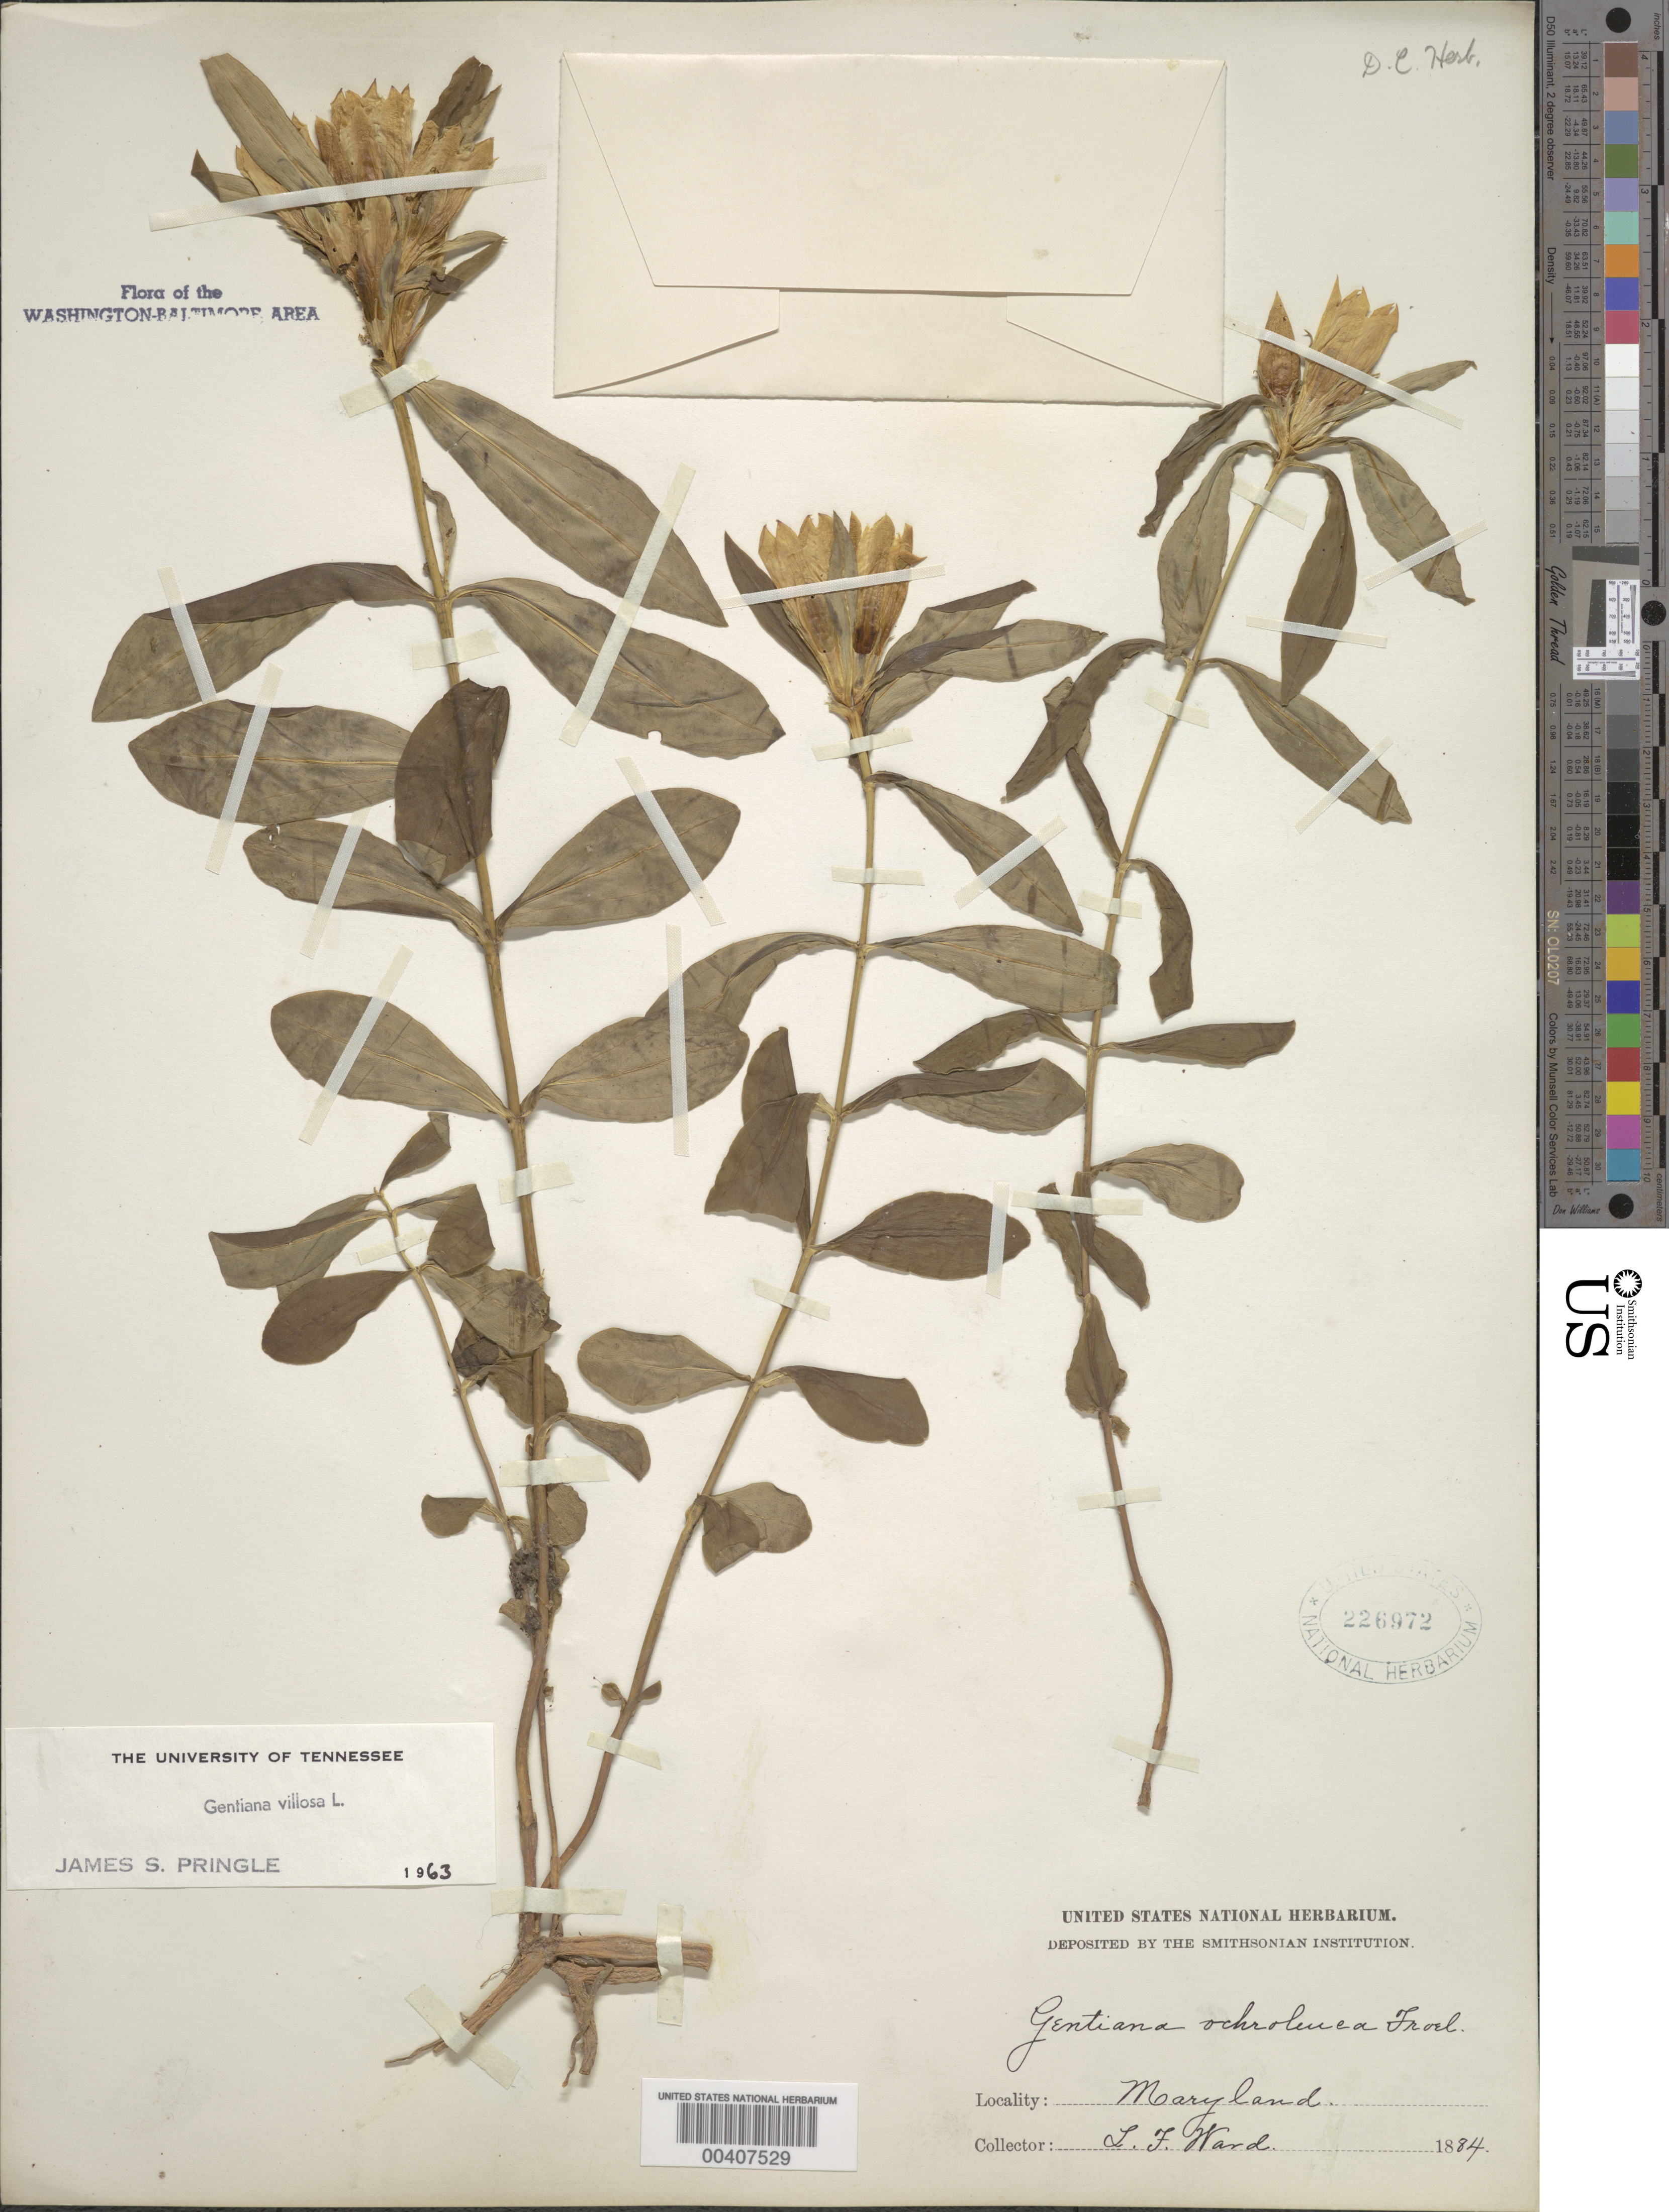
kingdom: Plantae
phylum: Tracheophyta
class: Magnoliopsida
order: Gentianales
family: Gentianaceae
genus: Gentiana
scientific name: Gentiana villosa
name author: L.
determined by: Pringle, J. S.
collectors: L. F. Ward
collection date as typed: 1884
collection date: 1884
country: United States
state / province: Maryland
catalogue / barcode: US 226972